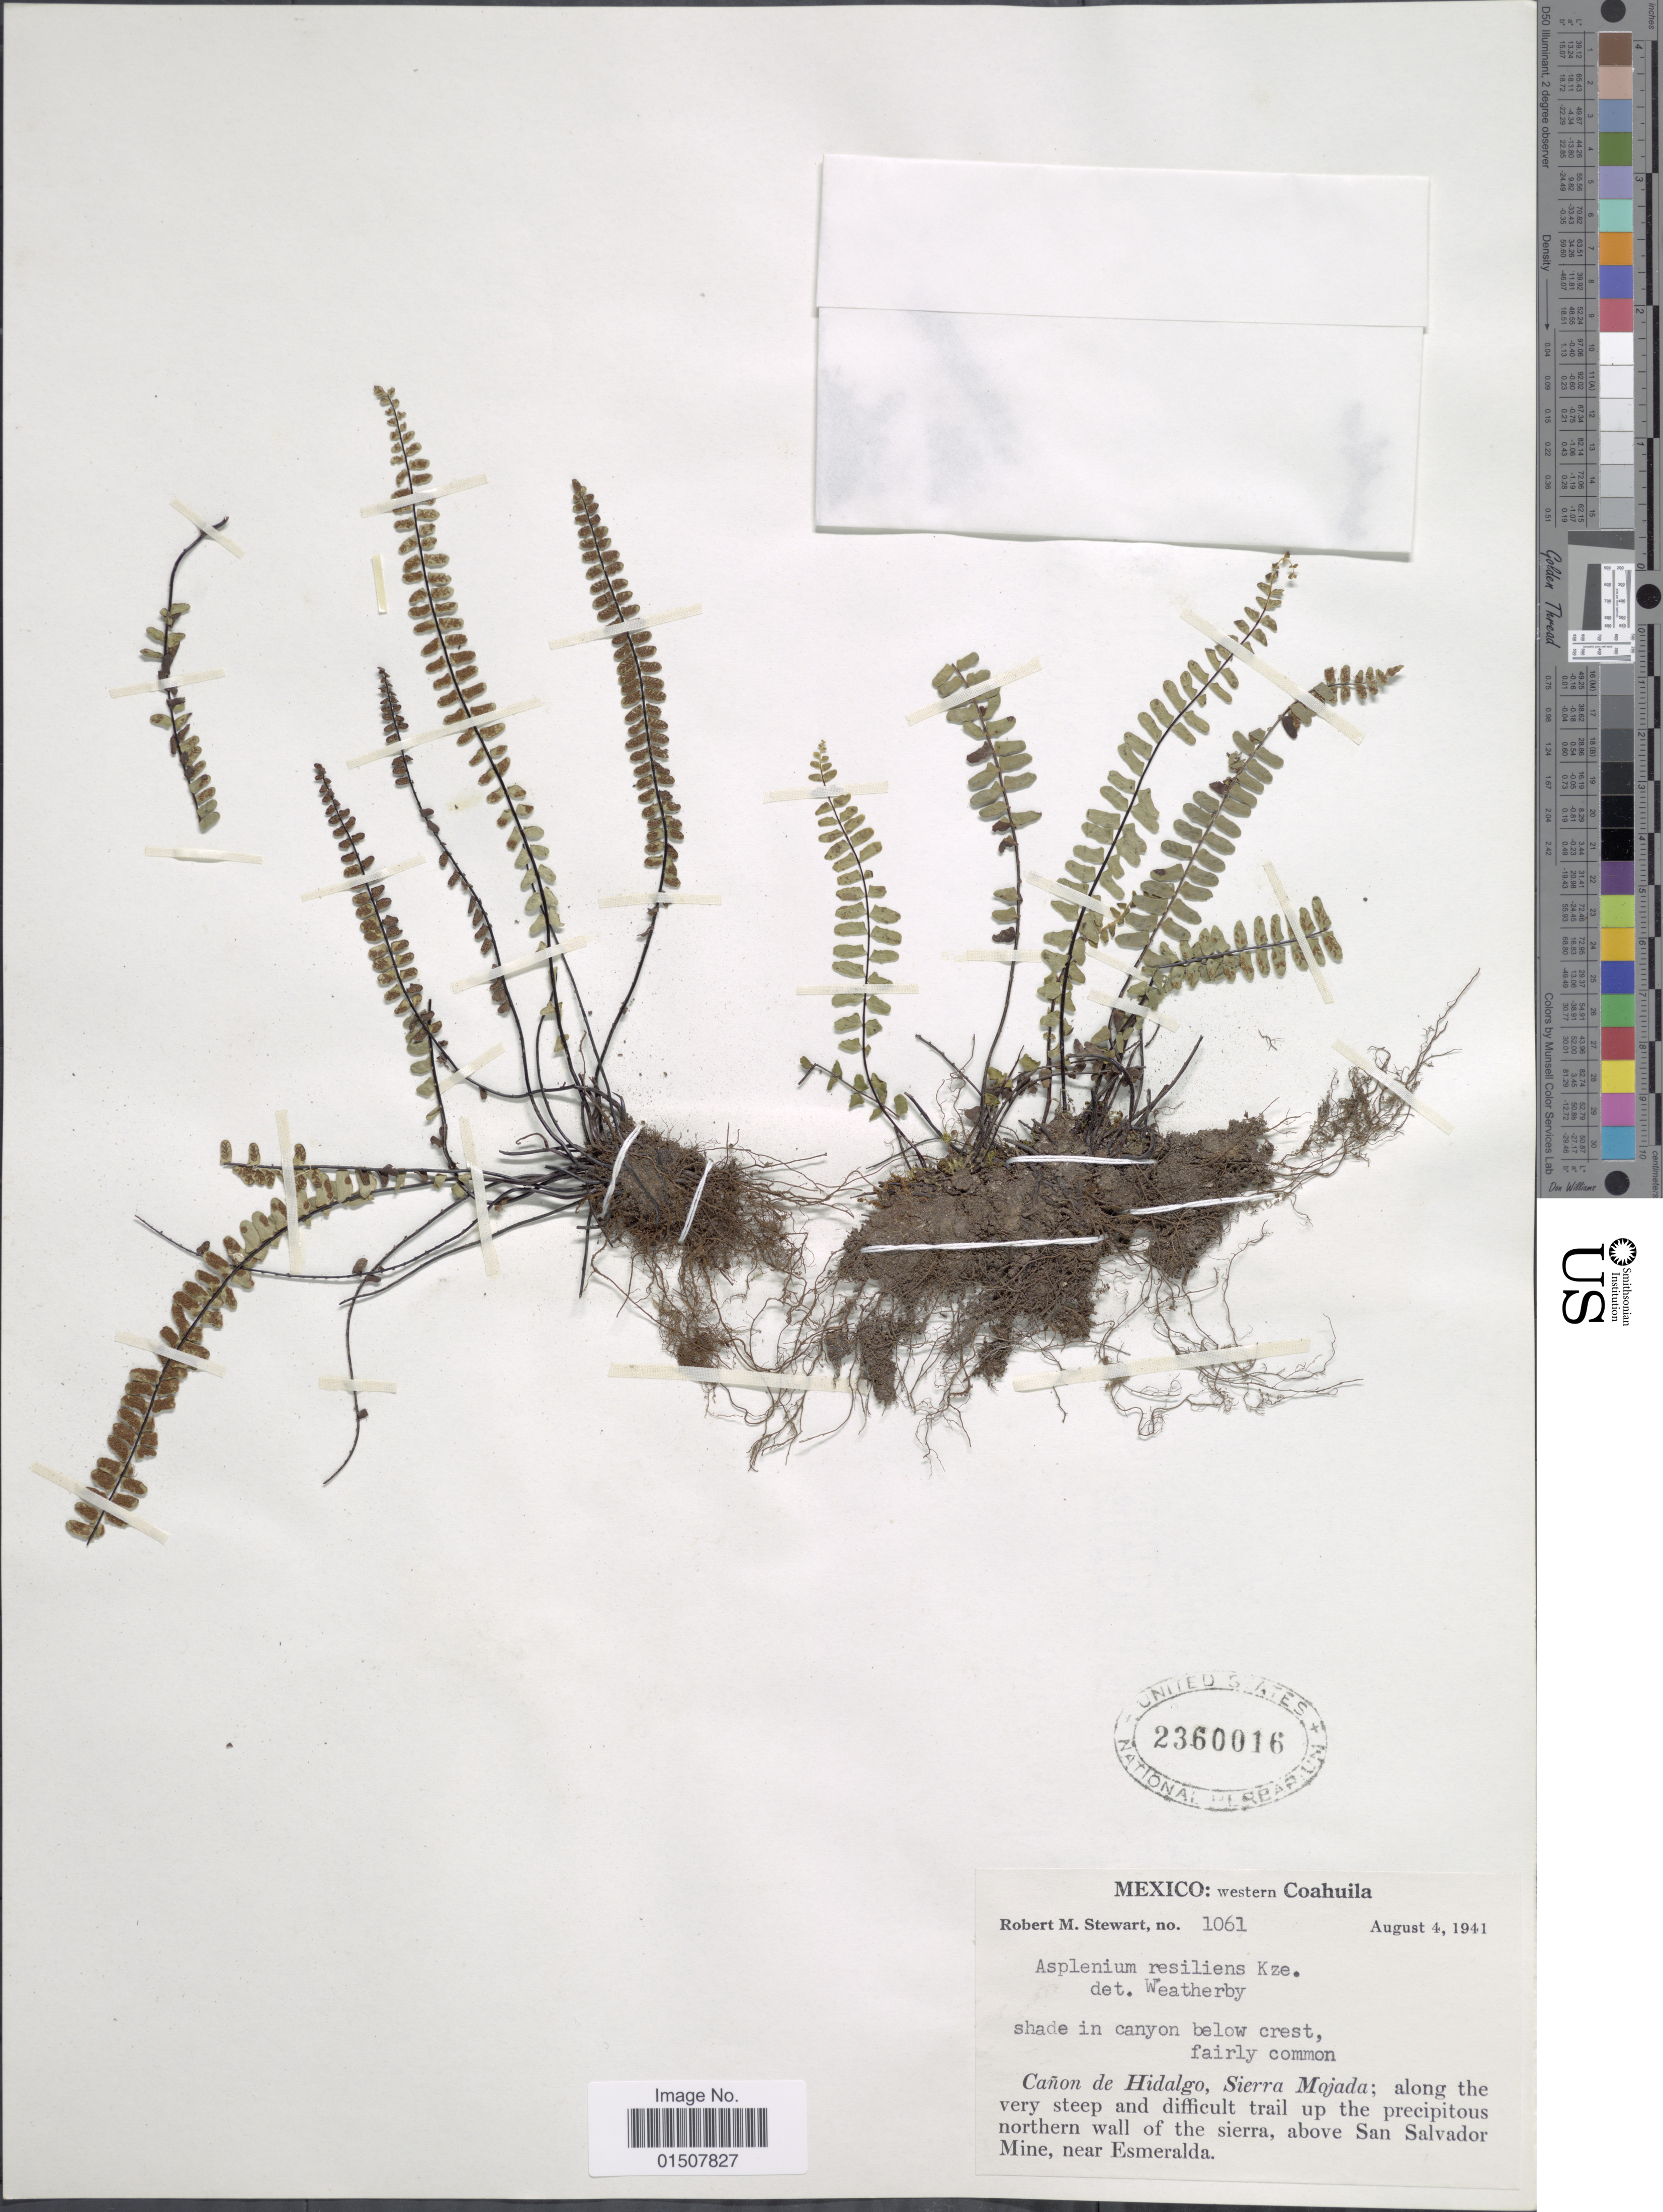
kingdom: Plantae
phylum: Tracheophyta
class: Polypodiopsida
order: Polypodiales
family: Aspleniaceae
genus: Asplenium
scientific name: Asplenium resiliens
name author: Kunze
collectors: R. M. Stewart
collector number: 1061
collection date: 1941-08-04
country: Mexico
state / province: Coahuila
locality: Western Cohuila, Canon de Hildago, Sierra Mojada; a;long the very sleep and difficult trail up the precipitous northern wall of the sierra, above San Salvador Mine, near Esmeralda.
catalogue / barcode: US 2360016